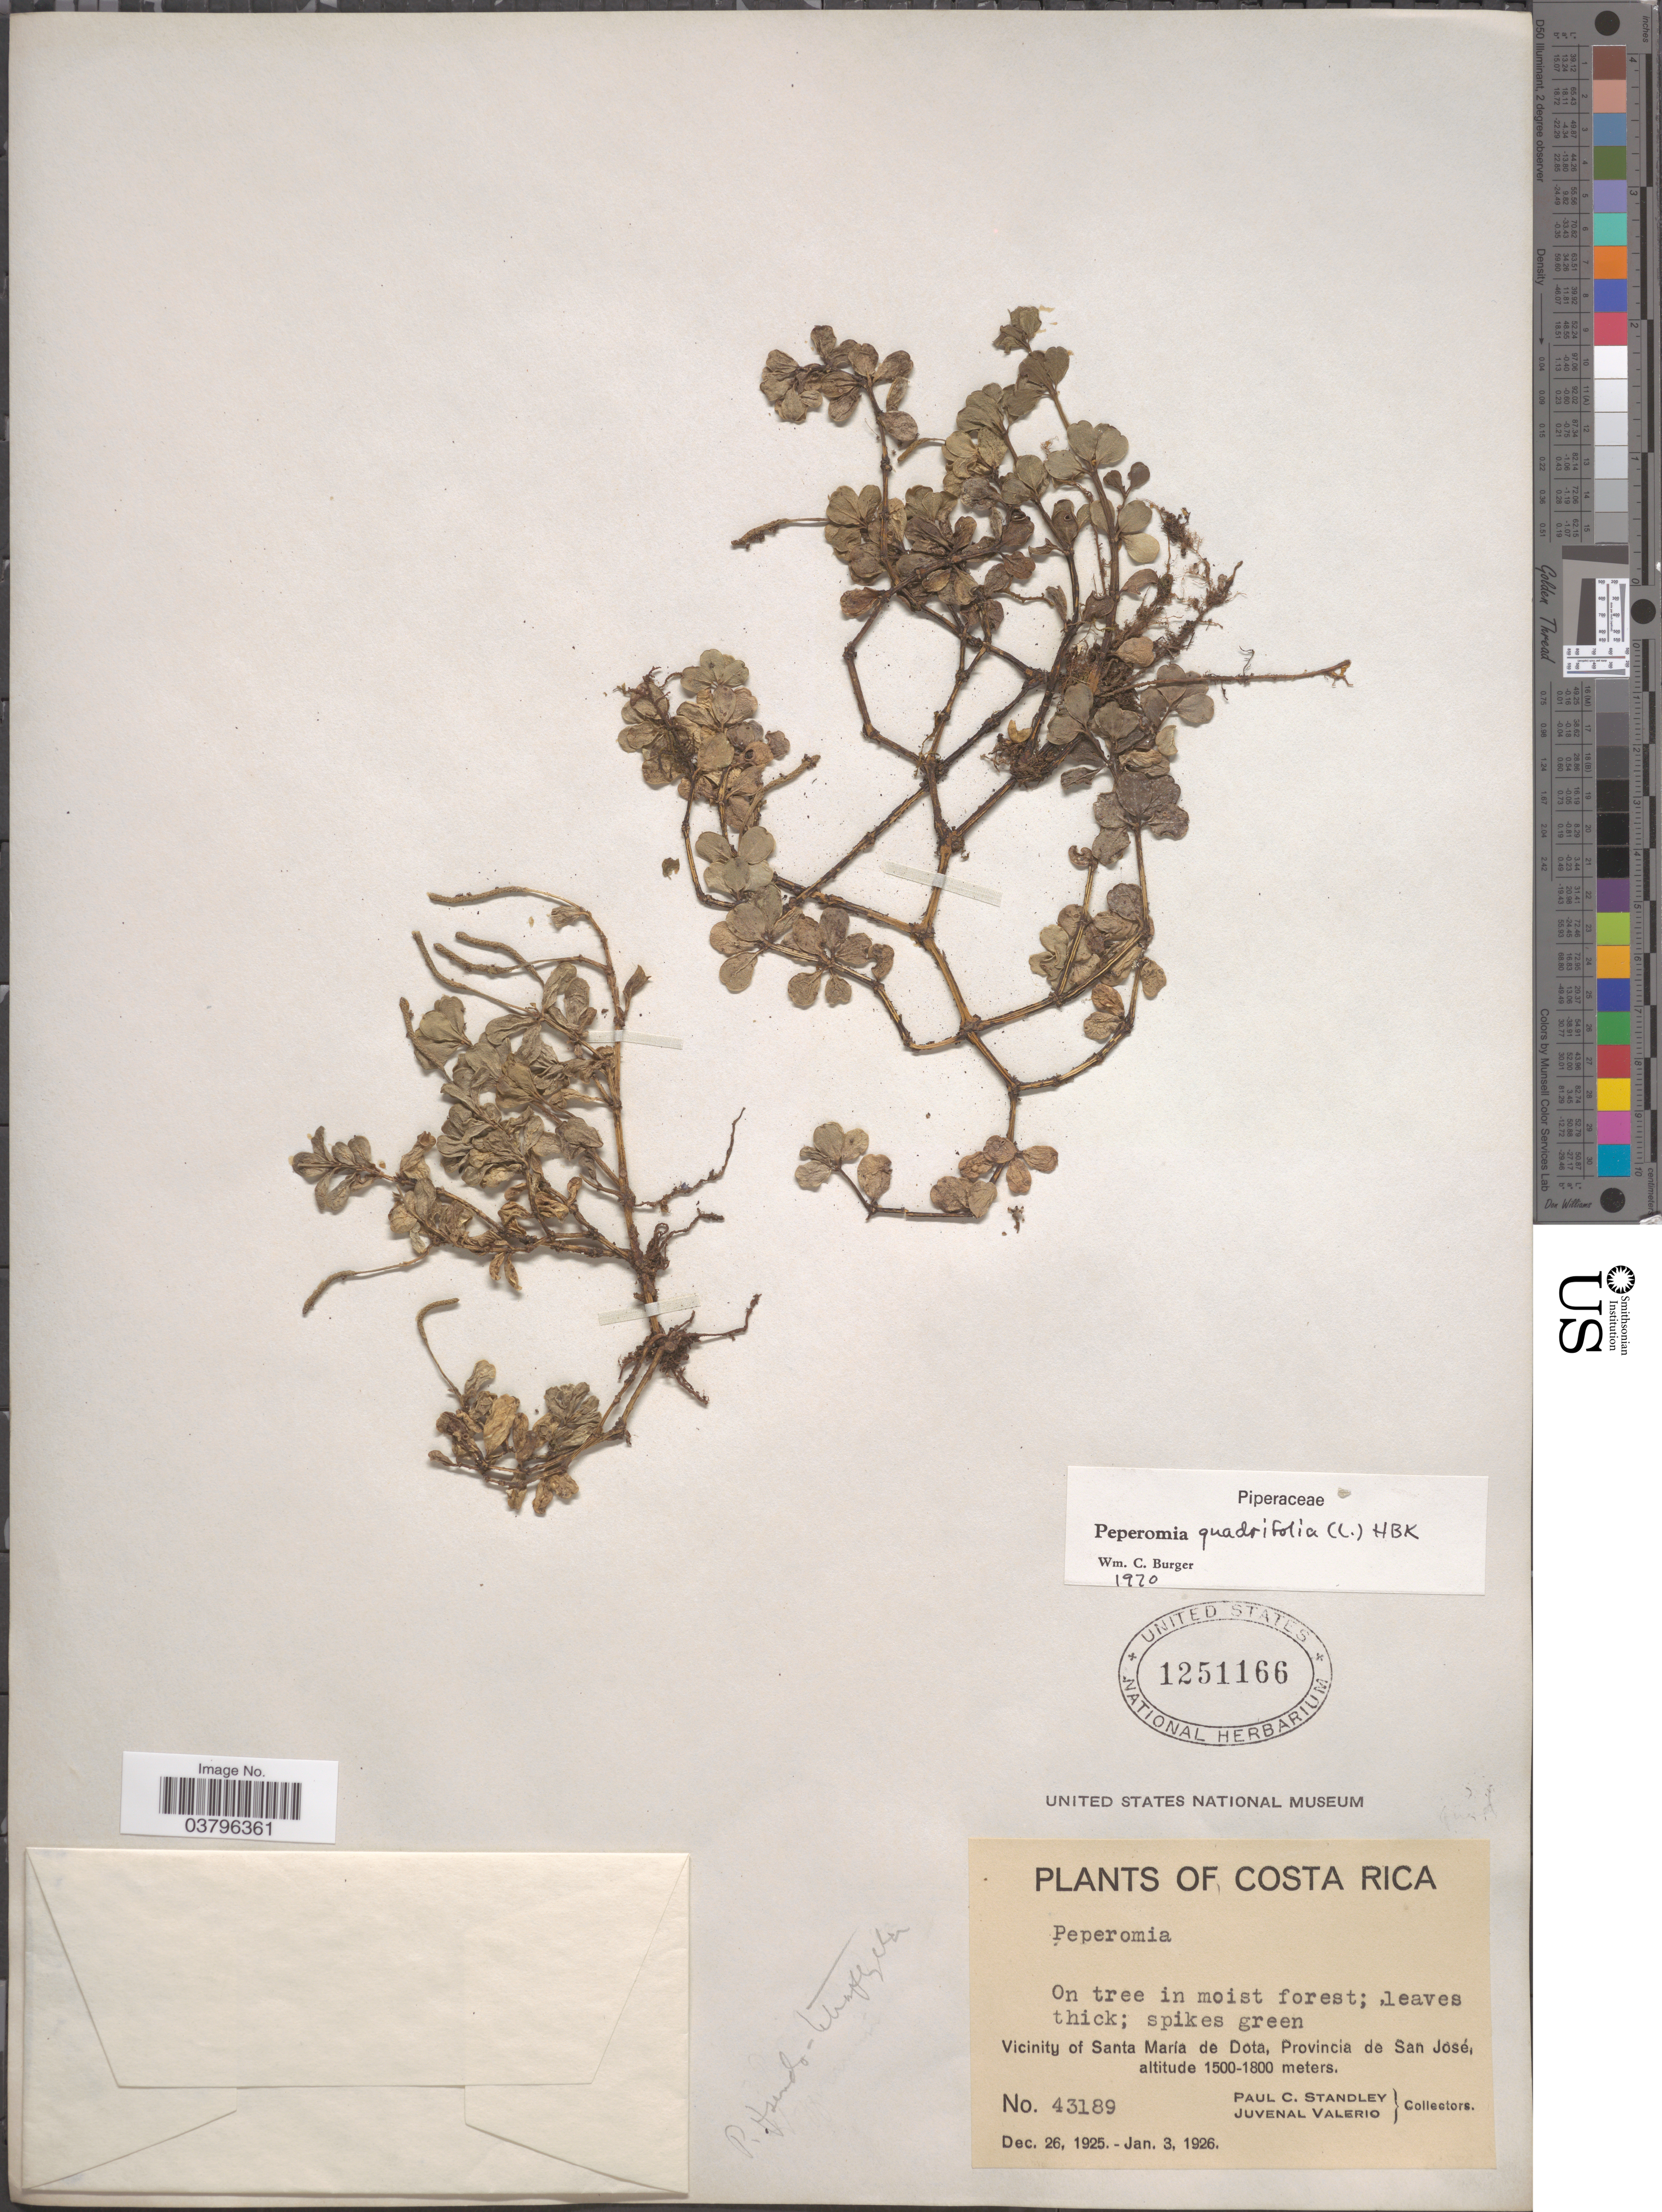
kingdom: Plantae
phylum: Tracheophyta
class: Magnoliopsida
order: Piperales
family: Piperaceae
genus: Peperomia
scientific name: Peperomia quadrifolia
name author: (L.) Kunth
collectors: P. C. Standley & J. Valerio R.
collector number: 43189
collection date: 1925-12-26/1926-01-03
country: Costa Rica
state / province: San José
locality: Vicinity of Santa María de Dota.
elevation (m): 1500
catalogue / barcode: US 1251166